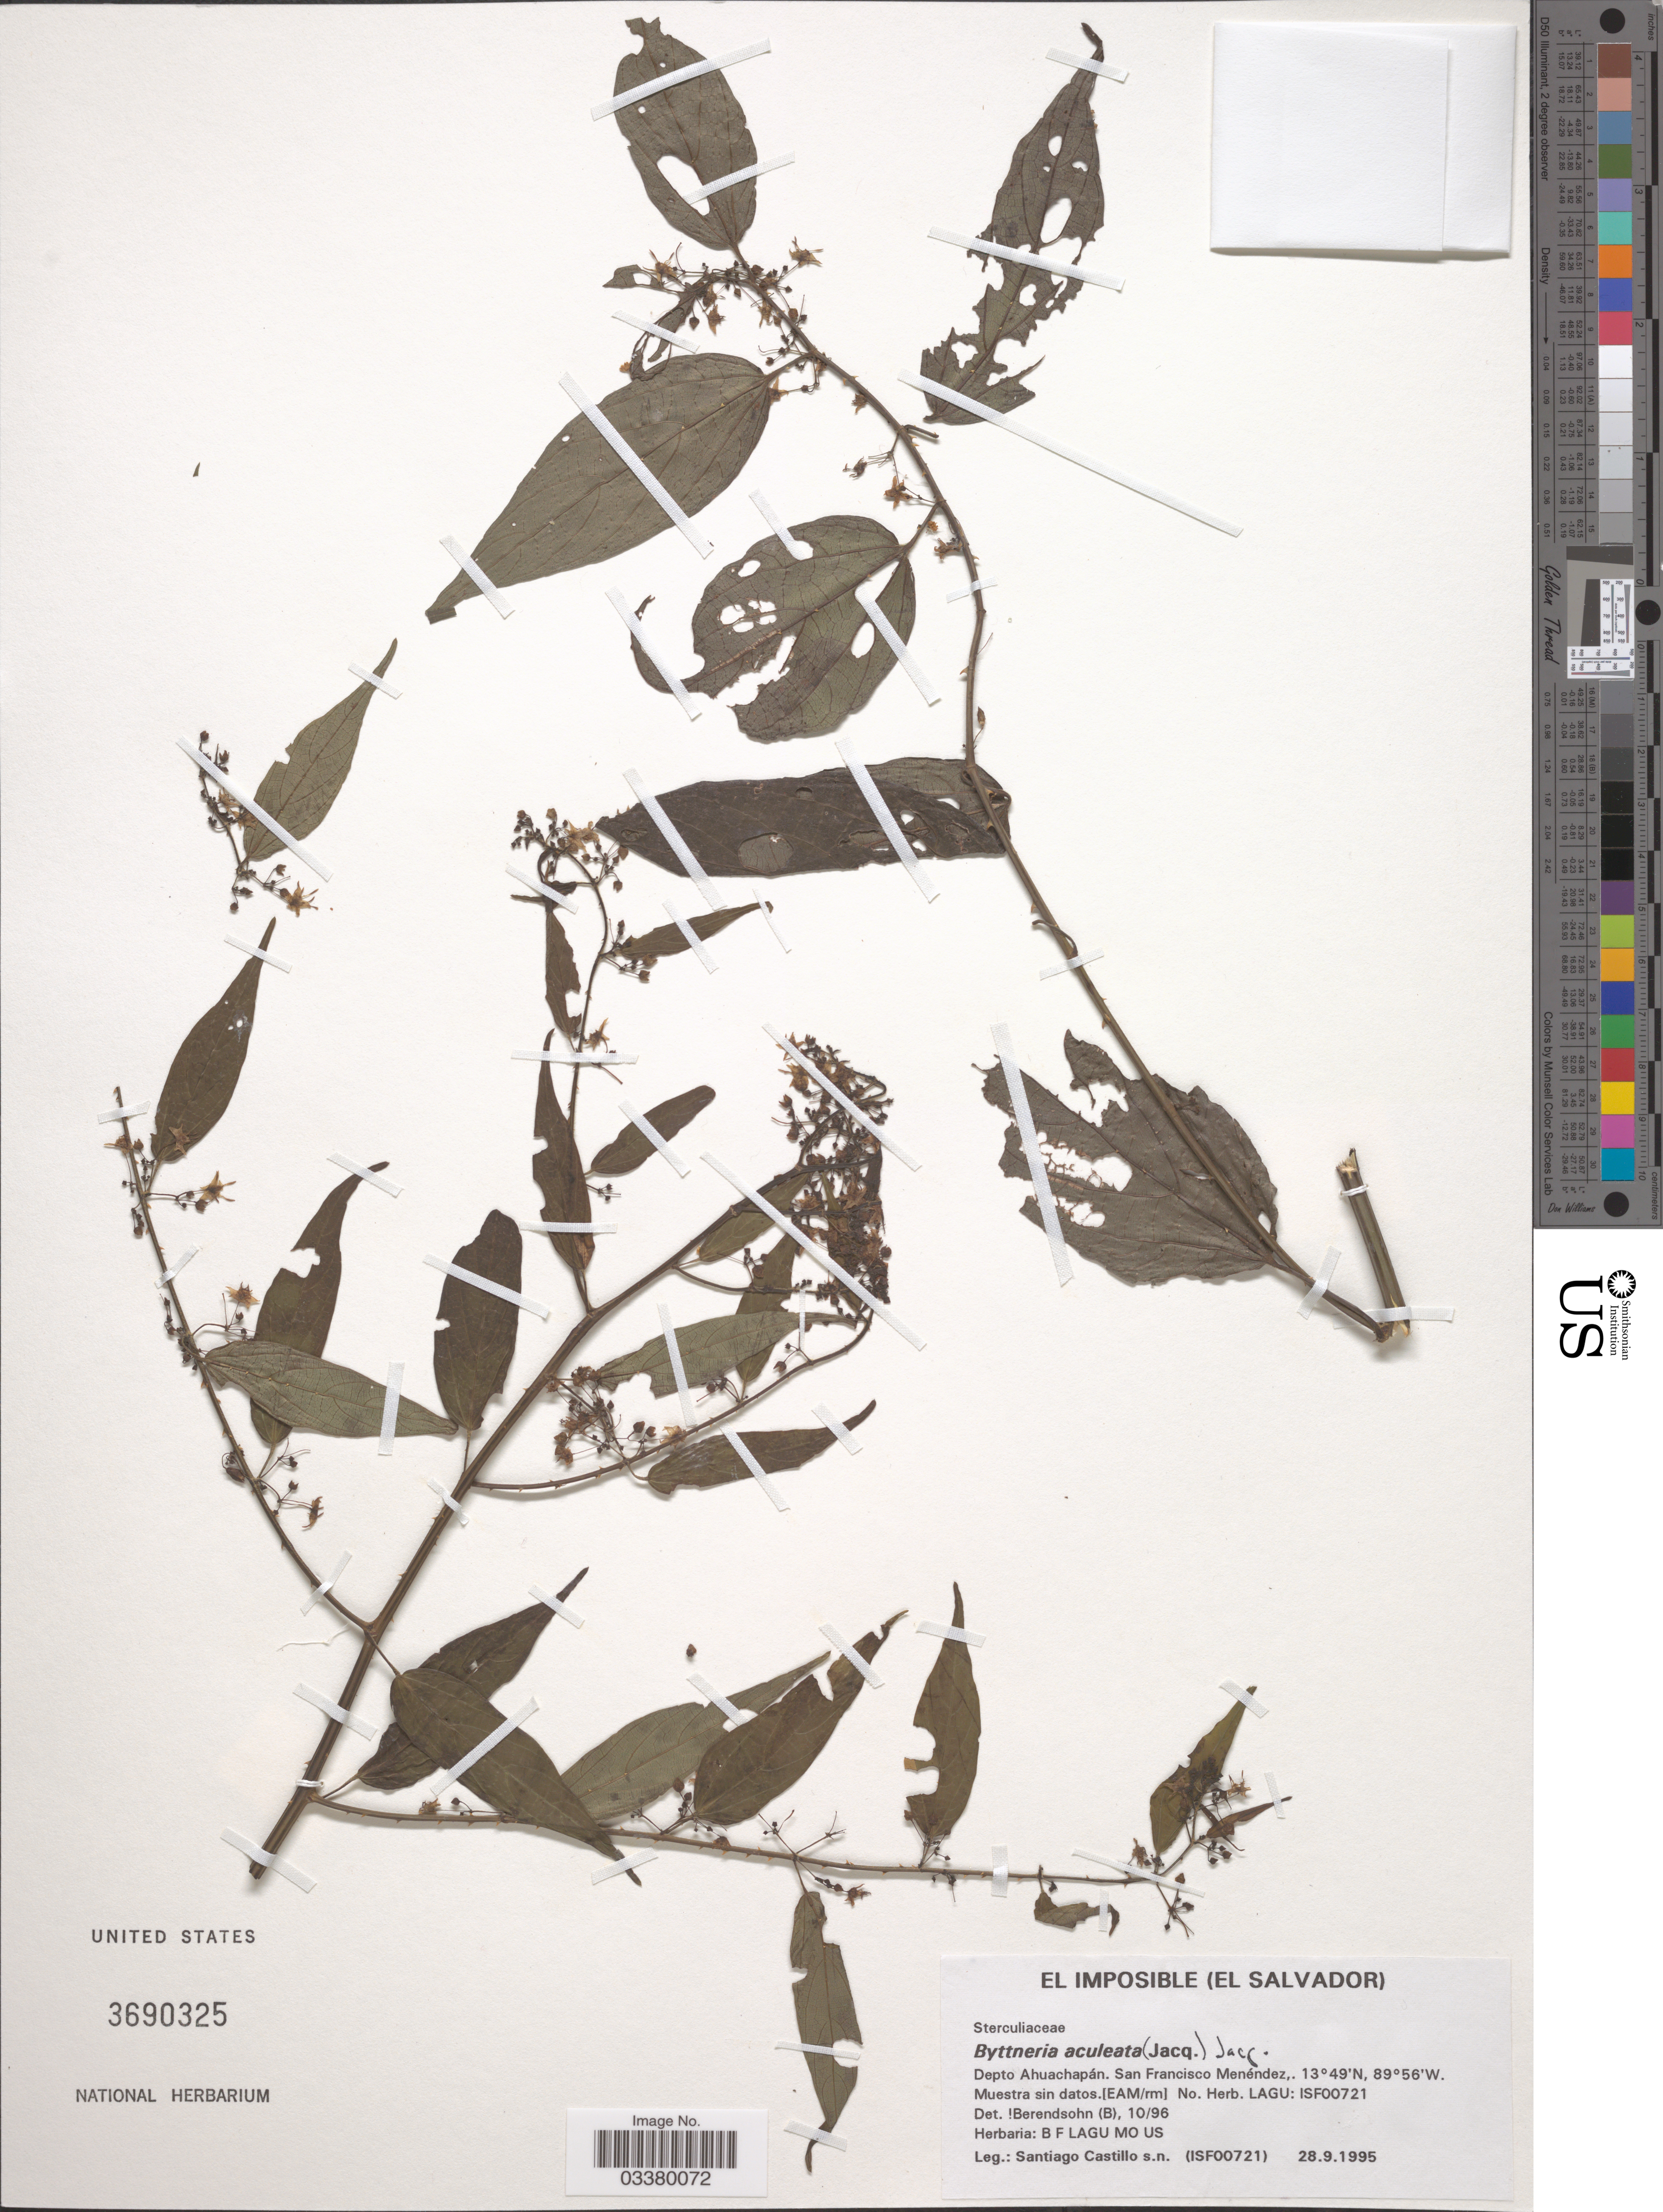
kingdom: Plantae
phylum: Tracheophyta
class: Magnoliopsida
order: Malvales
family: Malvaceae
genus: Byttneria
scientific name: Byttneria aculeata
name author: (Jacq.) Jacq.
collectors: S. Castillo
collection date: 1995-09-28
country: El Salvador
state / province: Ahuachapan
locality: El Imposible. Depto Ahuachapán. San Francisco Menédez.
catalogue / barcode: US 3690325